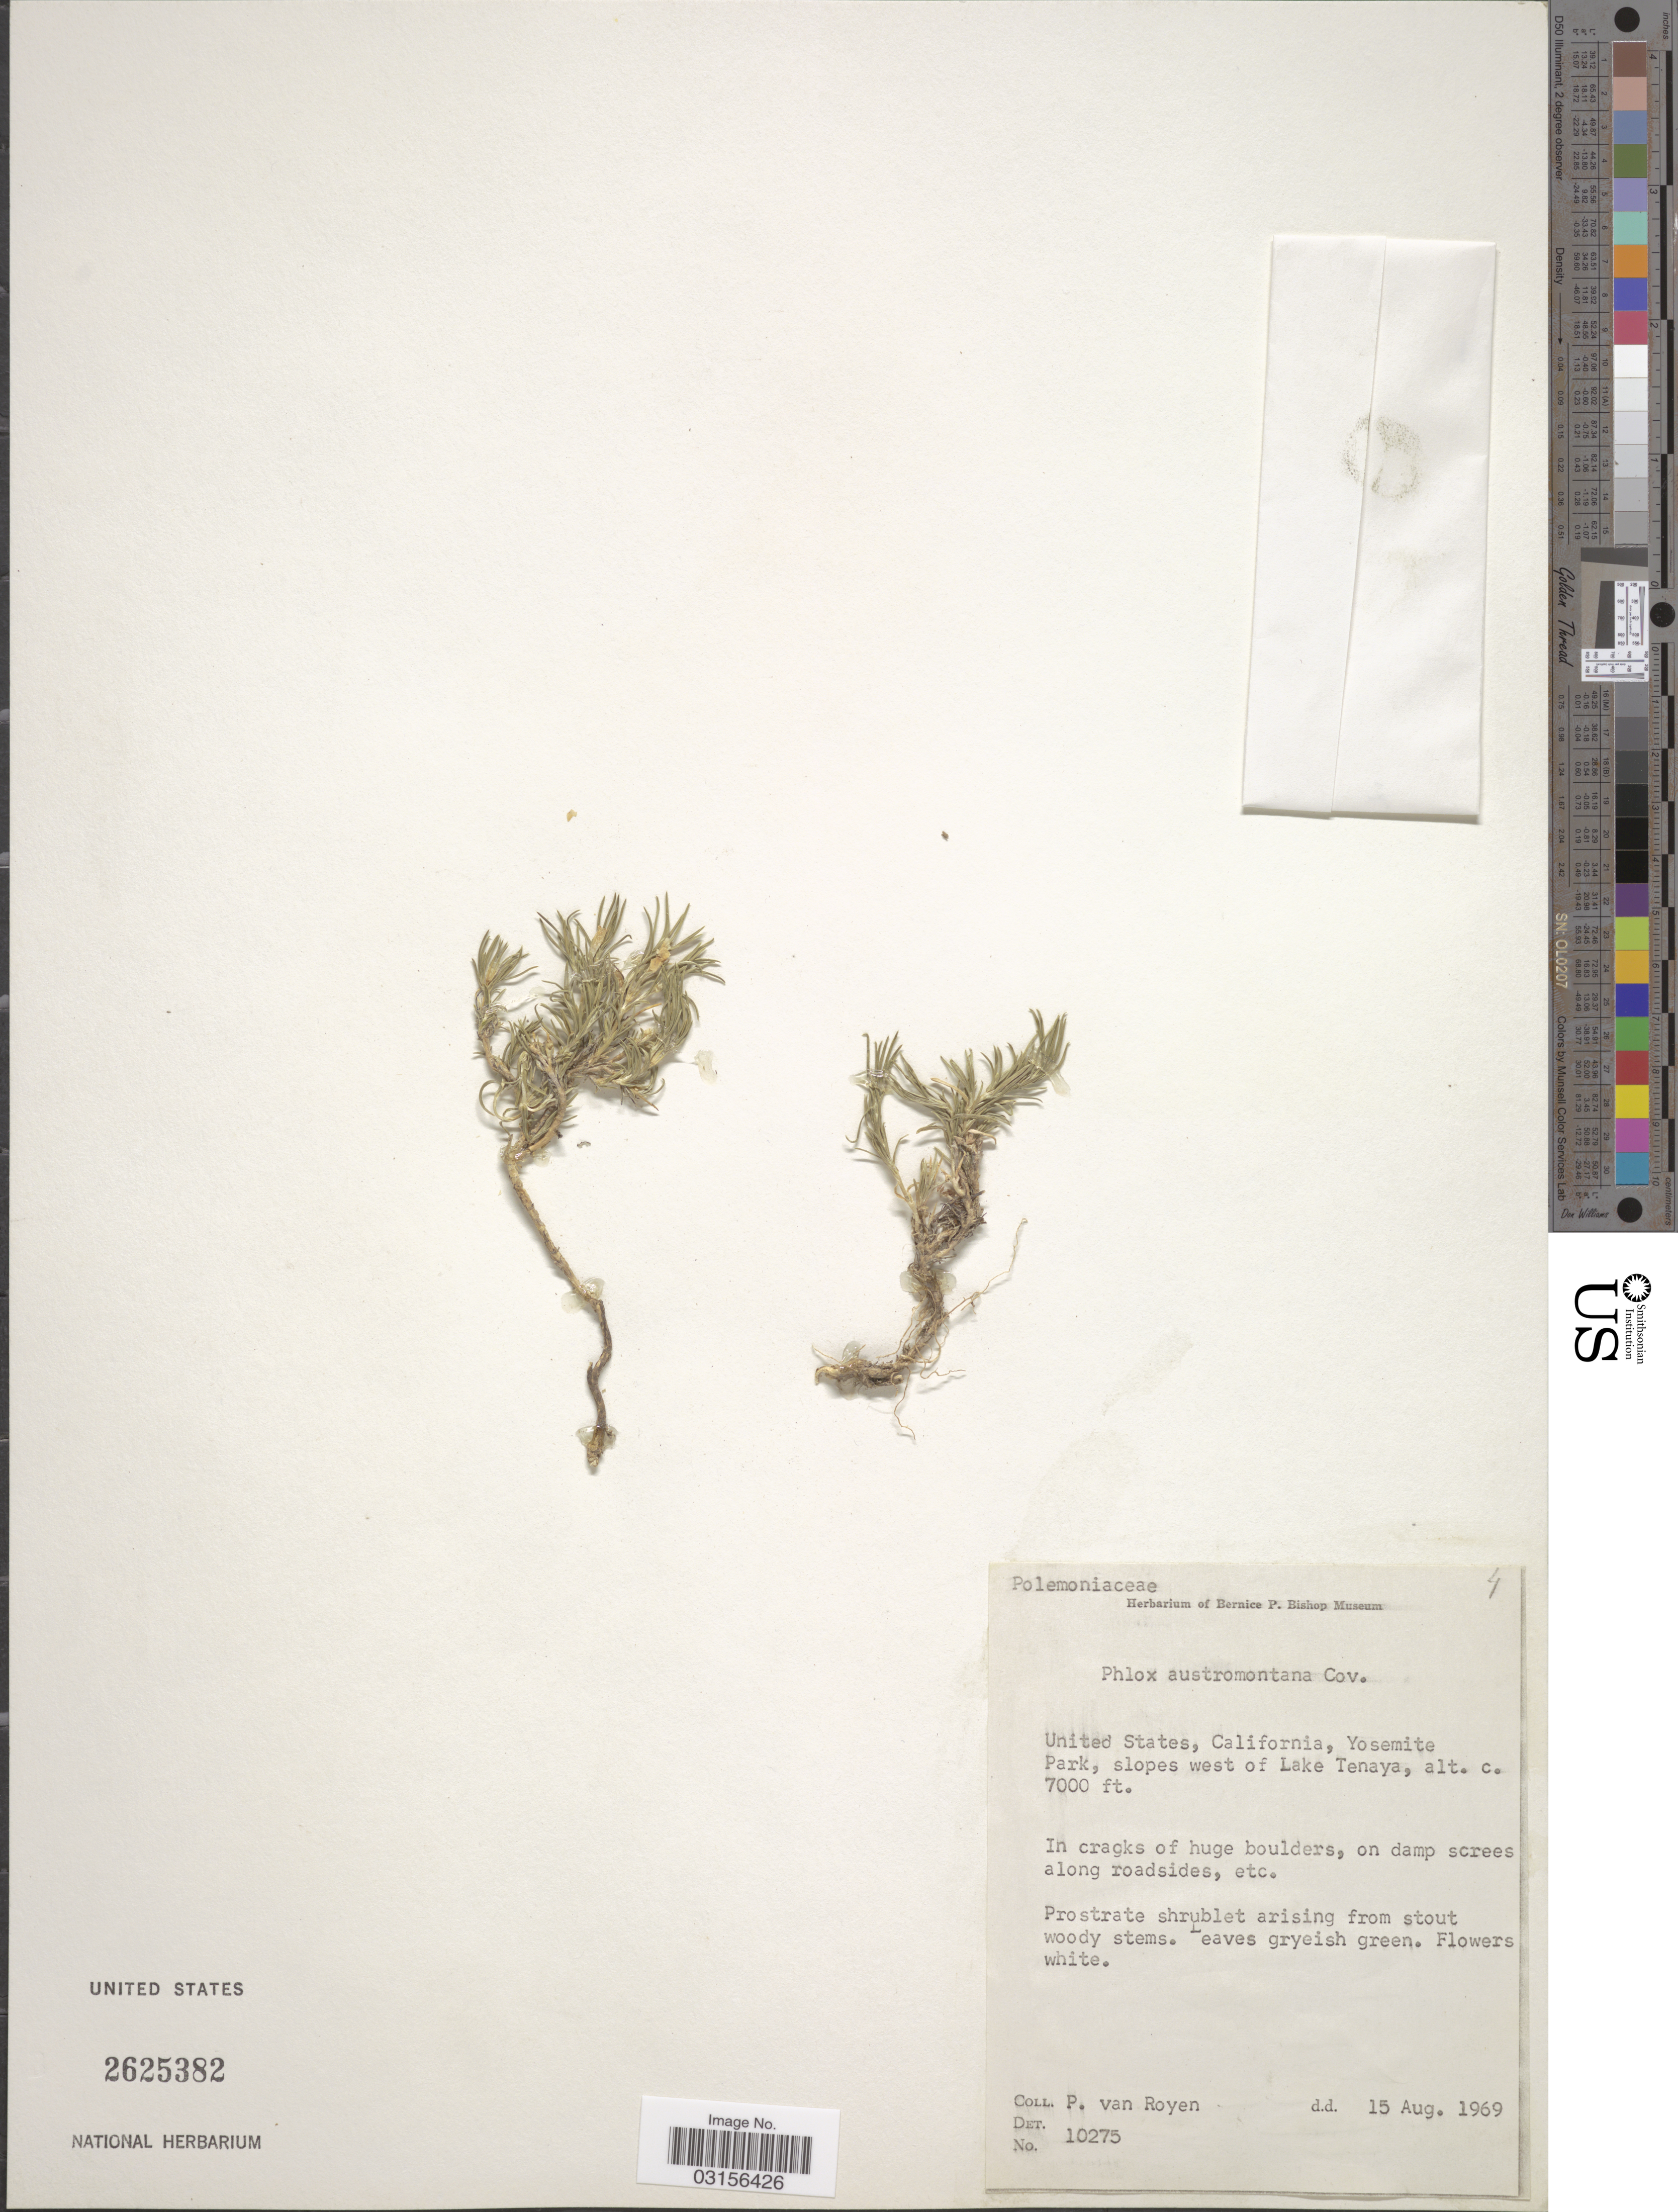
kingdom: Plantae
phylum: Tracheophyta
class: Magnoliopsida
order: Ericales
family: Polemoniaceae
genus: Phlox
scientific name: Phlox diffusa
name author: Benth.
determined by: Mayfield, M. H.; Ferguson, C. J.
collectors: P. van Royen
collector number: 10275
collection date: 1969-08-15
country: United States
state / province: California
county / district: Mariposa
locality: Yosemite Park, slopes west of Lake Tenaya.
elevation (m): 2134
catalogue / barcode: US 2625382